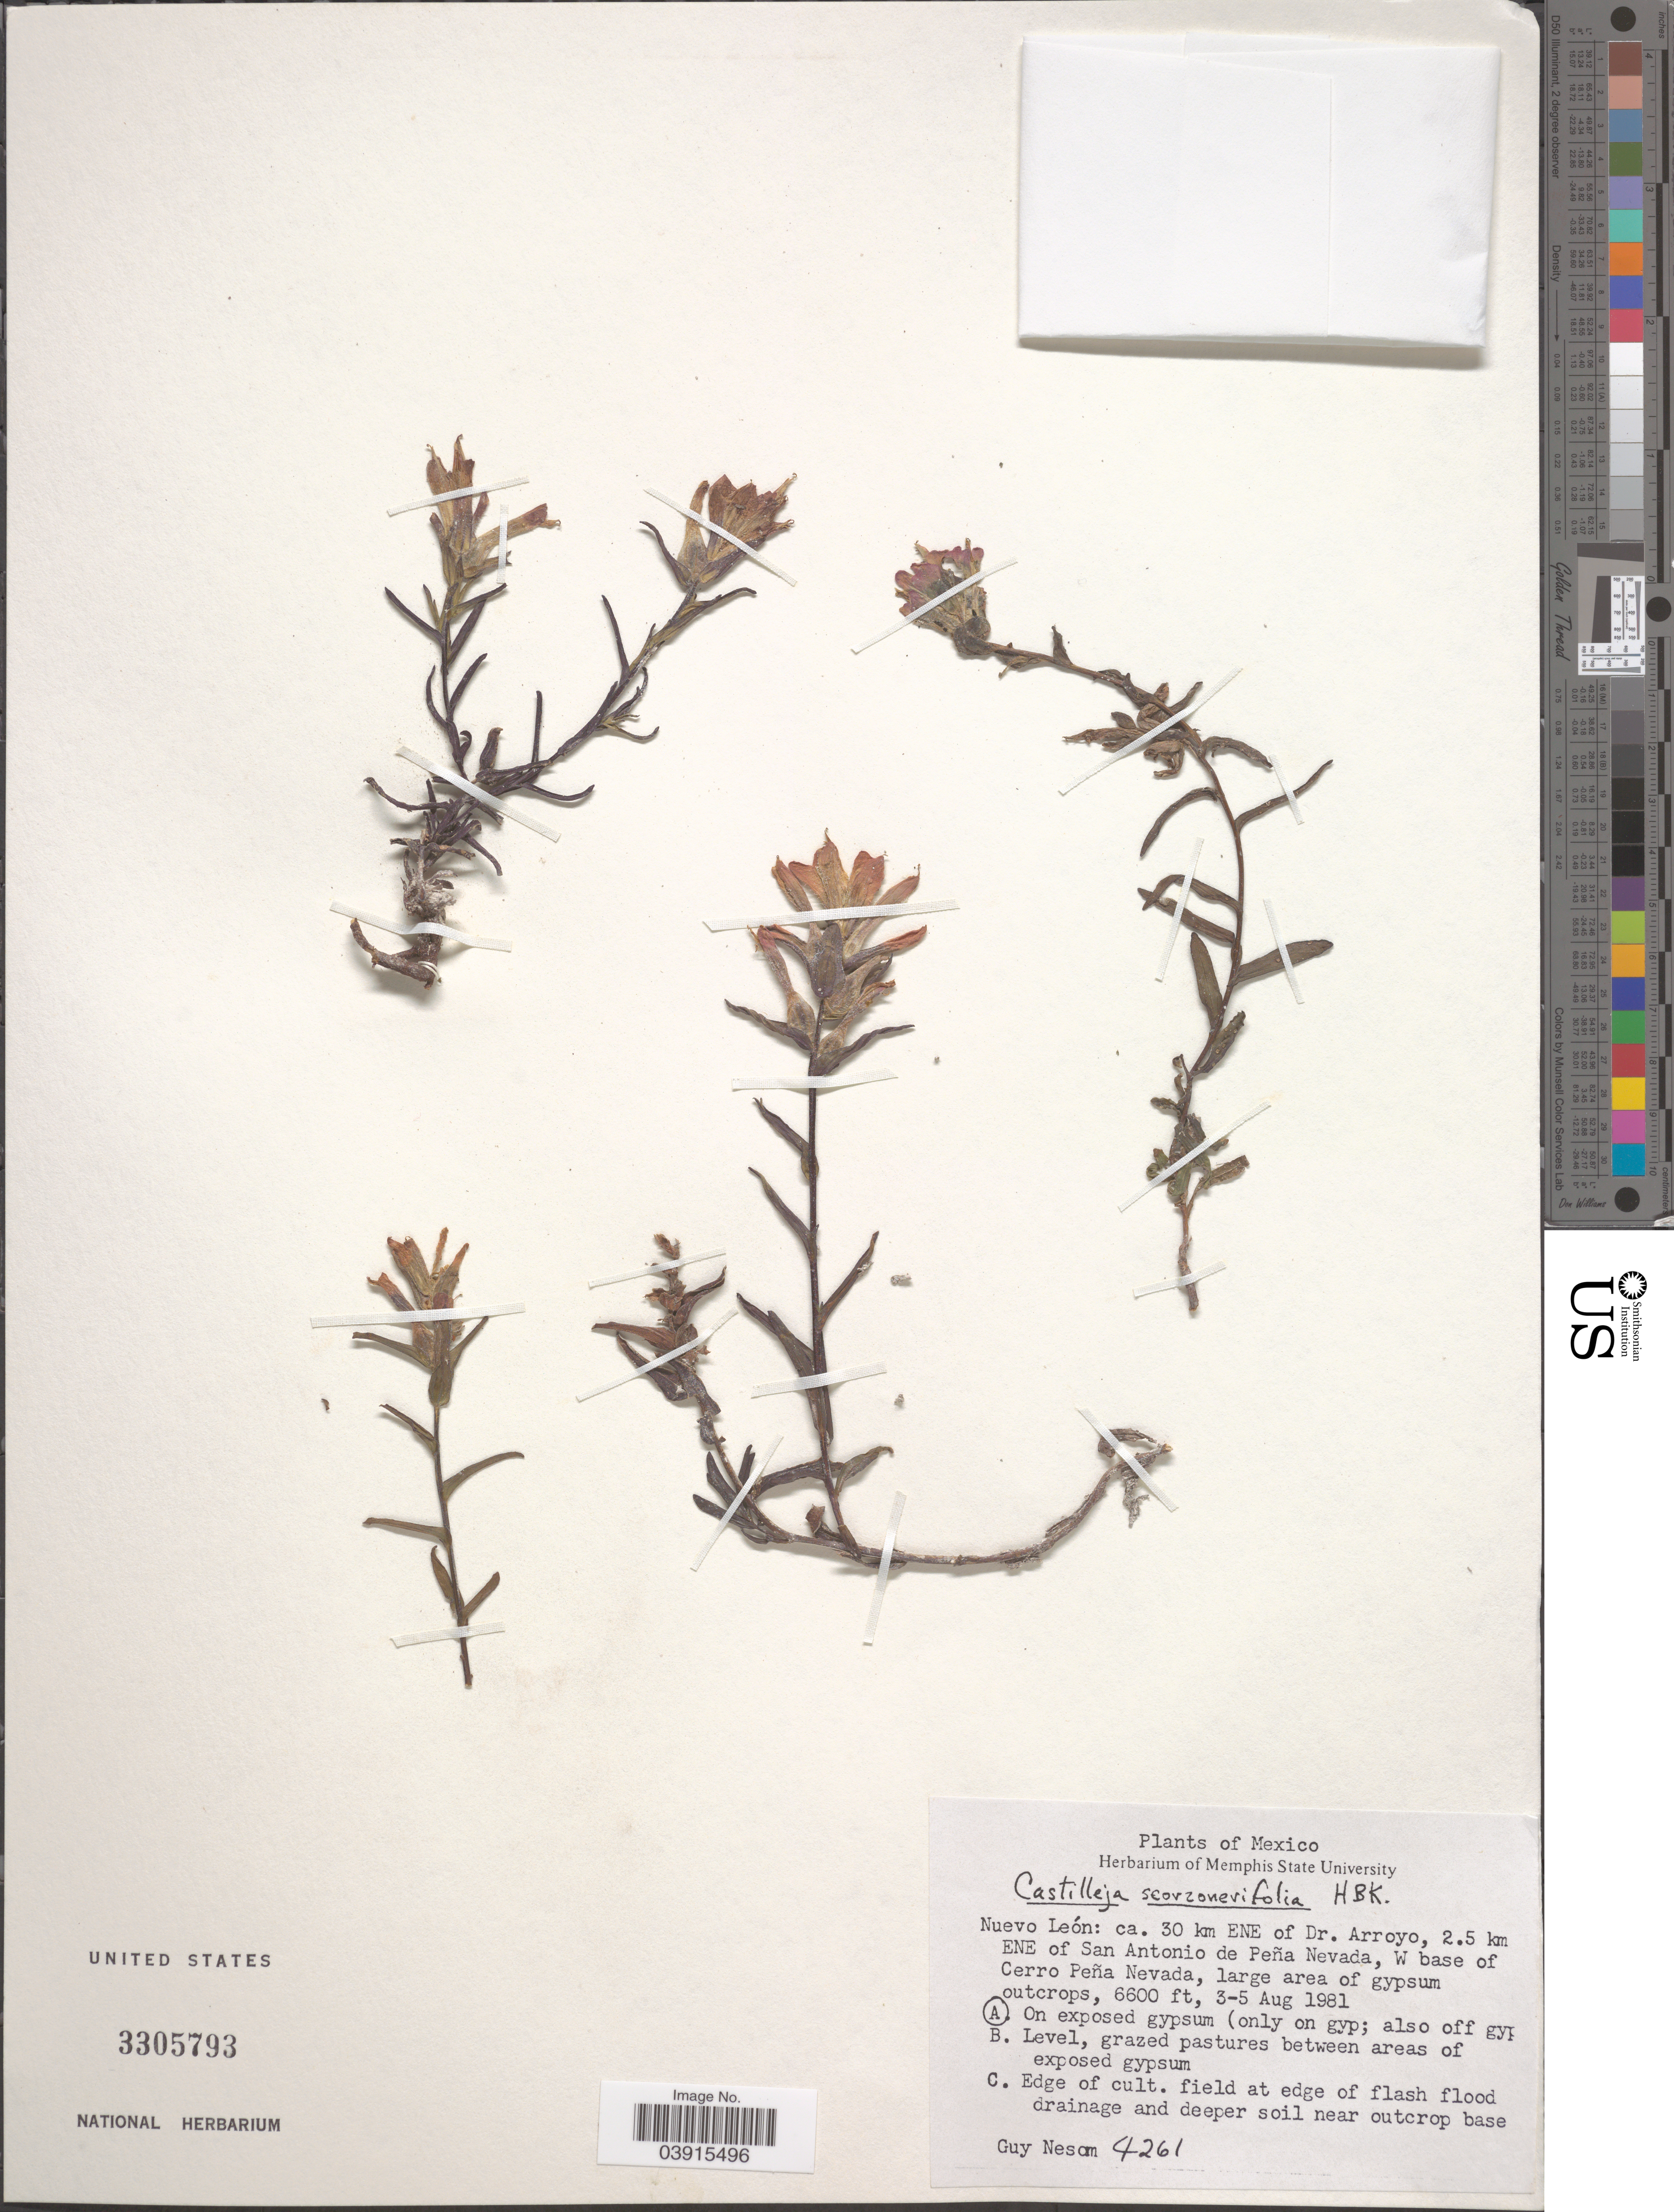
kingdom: Plantae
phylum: Tracheophyta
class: Magnoliopsida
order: Lamiales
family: Orobanchaceae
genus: Castilleja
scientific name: Castilleja scorzonerifolia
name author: Kunth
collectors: G. Nesom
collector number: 4261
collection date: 1981-08-03/1981-08-05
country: Mexico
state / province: Nuevo León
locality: Ca. 30 km ENE of Dr. Arroyo, 2.5 km ENE of San Antonio de Peña Nevada, W base of Cerro Peño Nevada, large area of gypsum.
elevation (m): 2012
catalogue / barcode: US 3305793